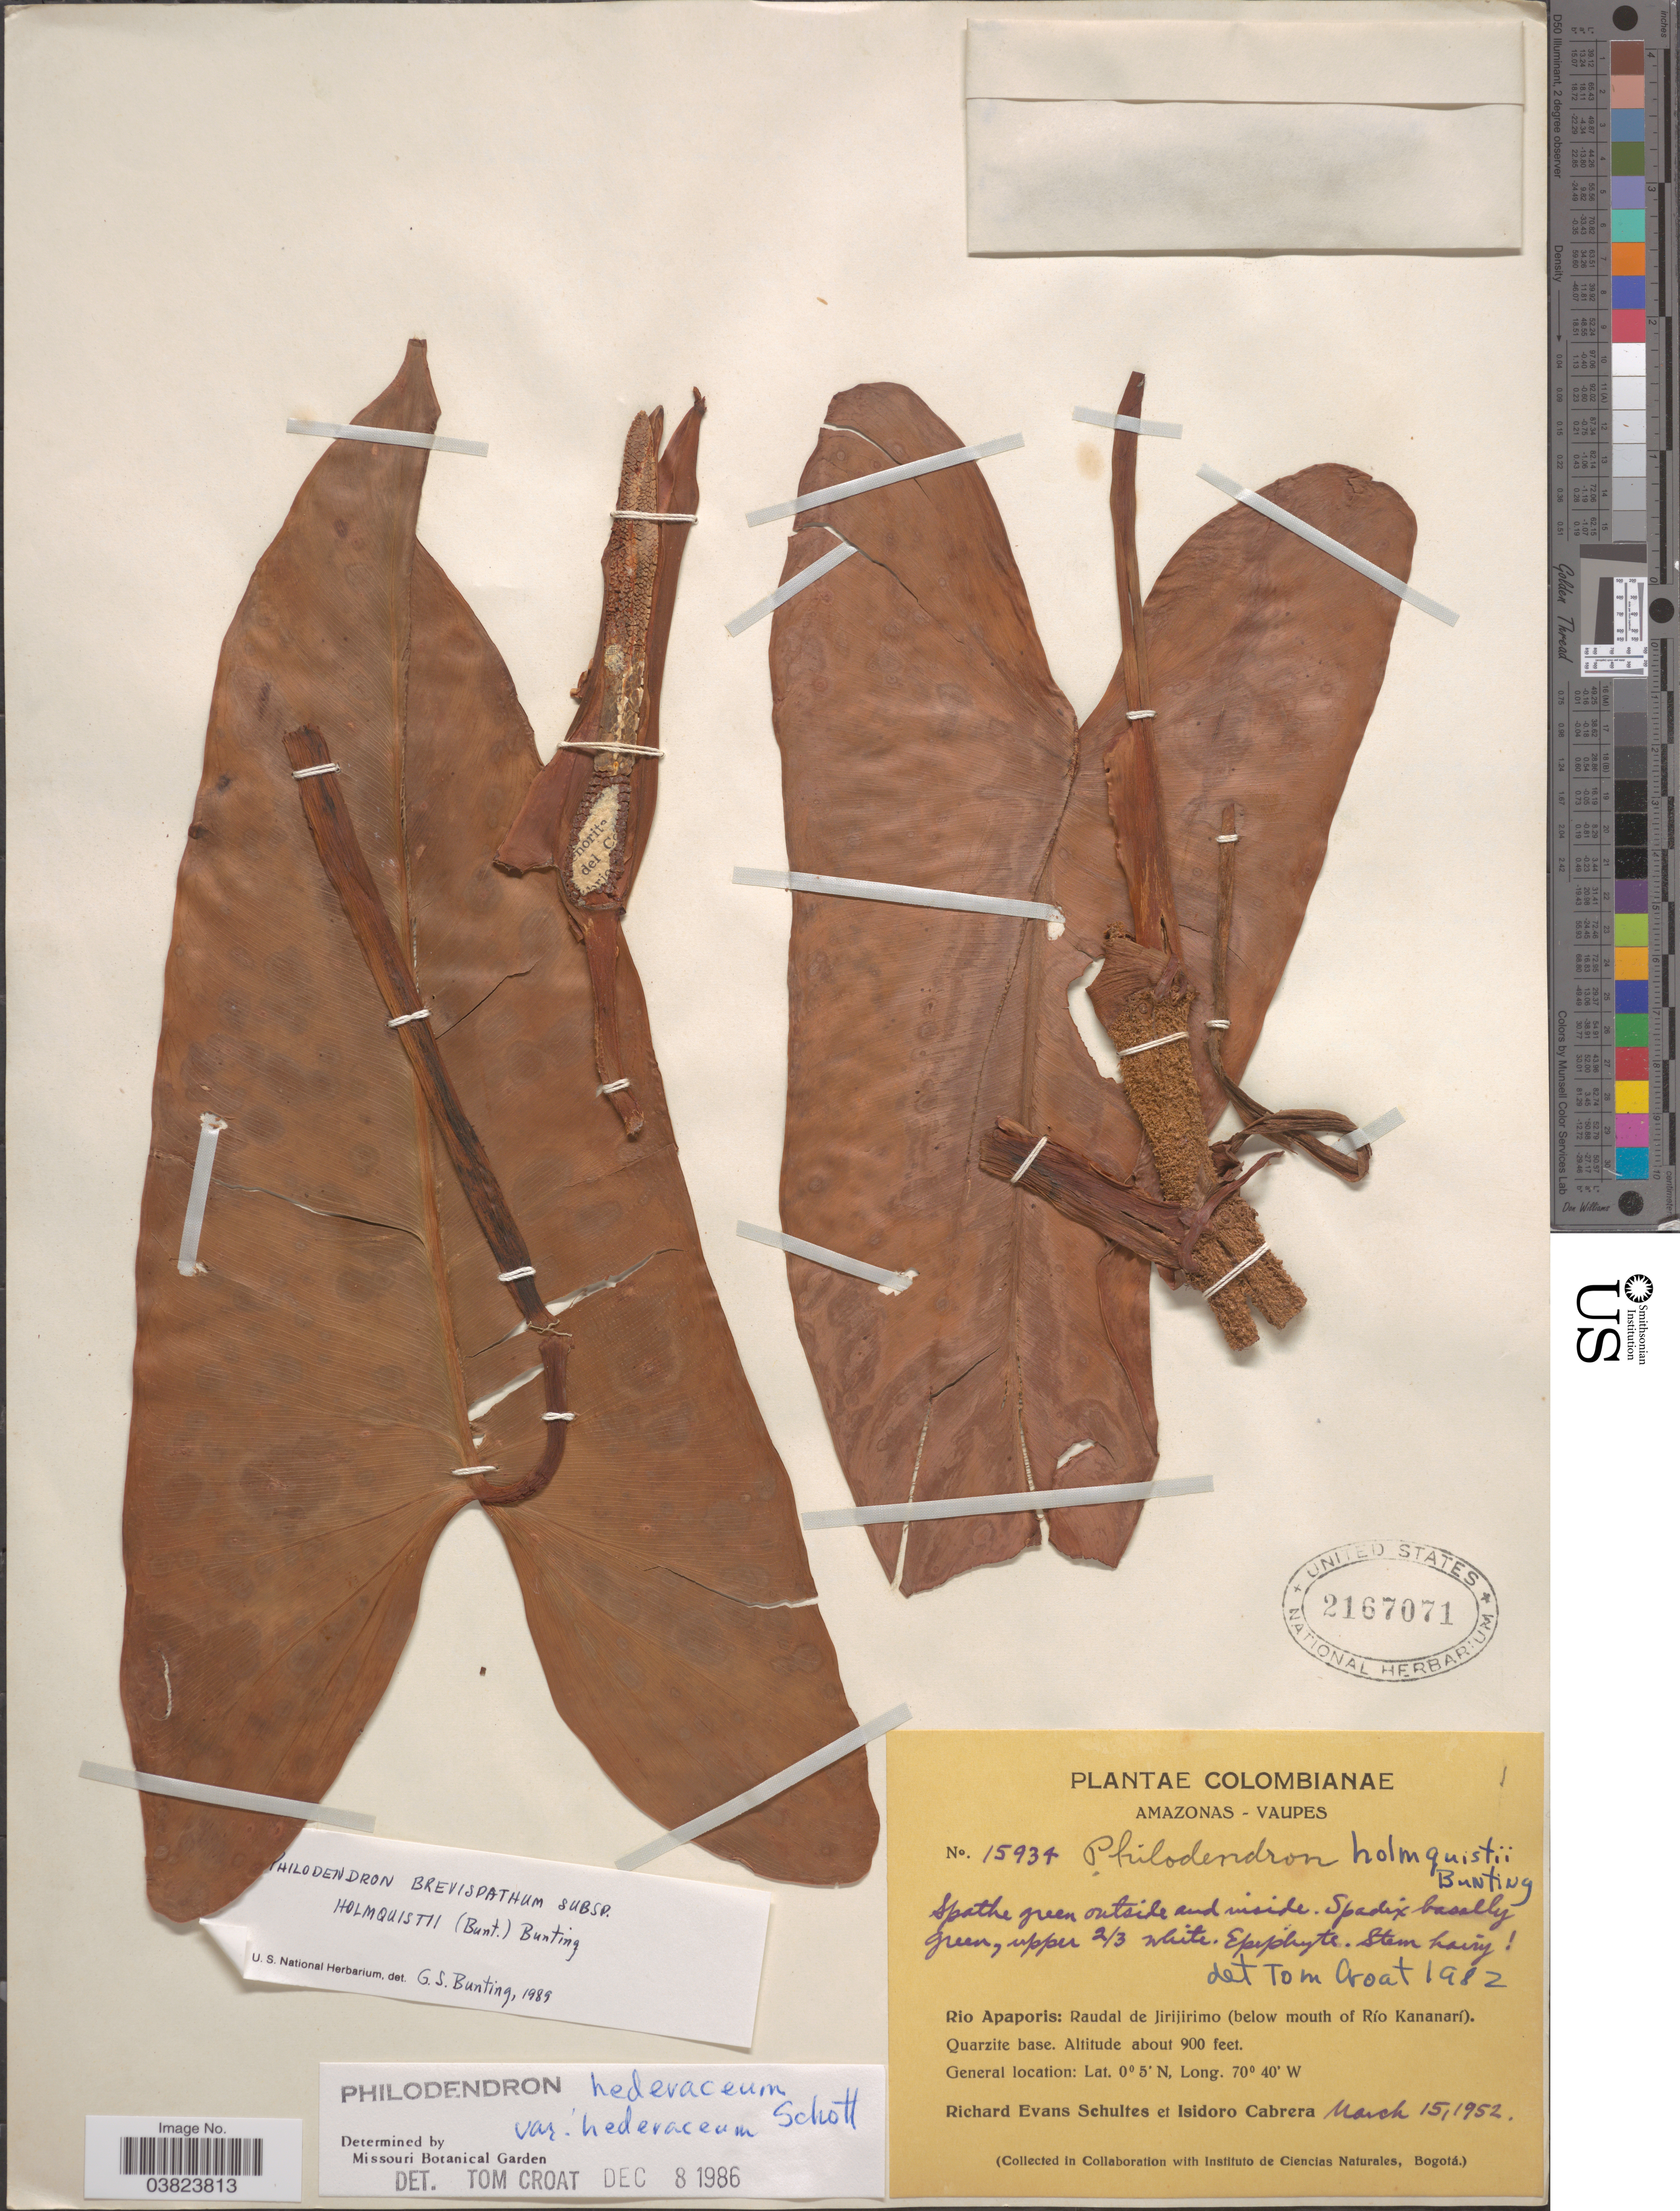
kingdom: Plantae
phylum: Tracheophyta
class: Liliopsida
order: Alismatales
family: Araceae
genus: Philodendron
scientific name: Philodendron brevispathum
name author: Schott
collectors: R. E. Schultes & I. Cabrera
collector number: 15934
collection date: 1952-03-15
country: Colombia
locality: Amazonas-Vaupes. Río Apaporis: Raudal de Jirijirimo (below mouth of Río Kananarí). Quarzite base.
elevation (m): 274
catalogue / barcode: US 2167071